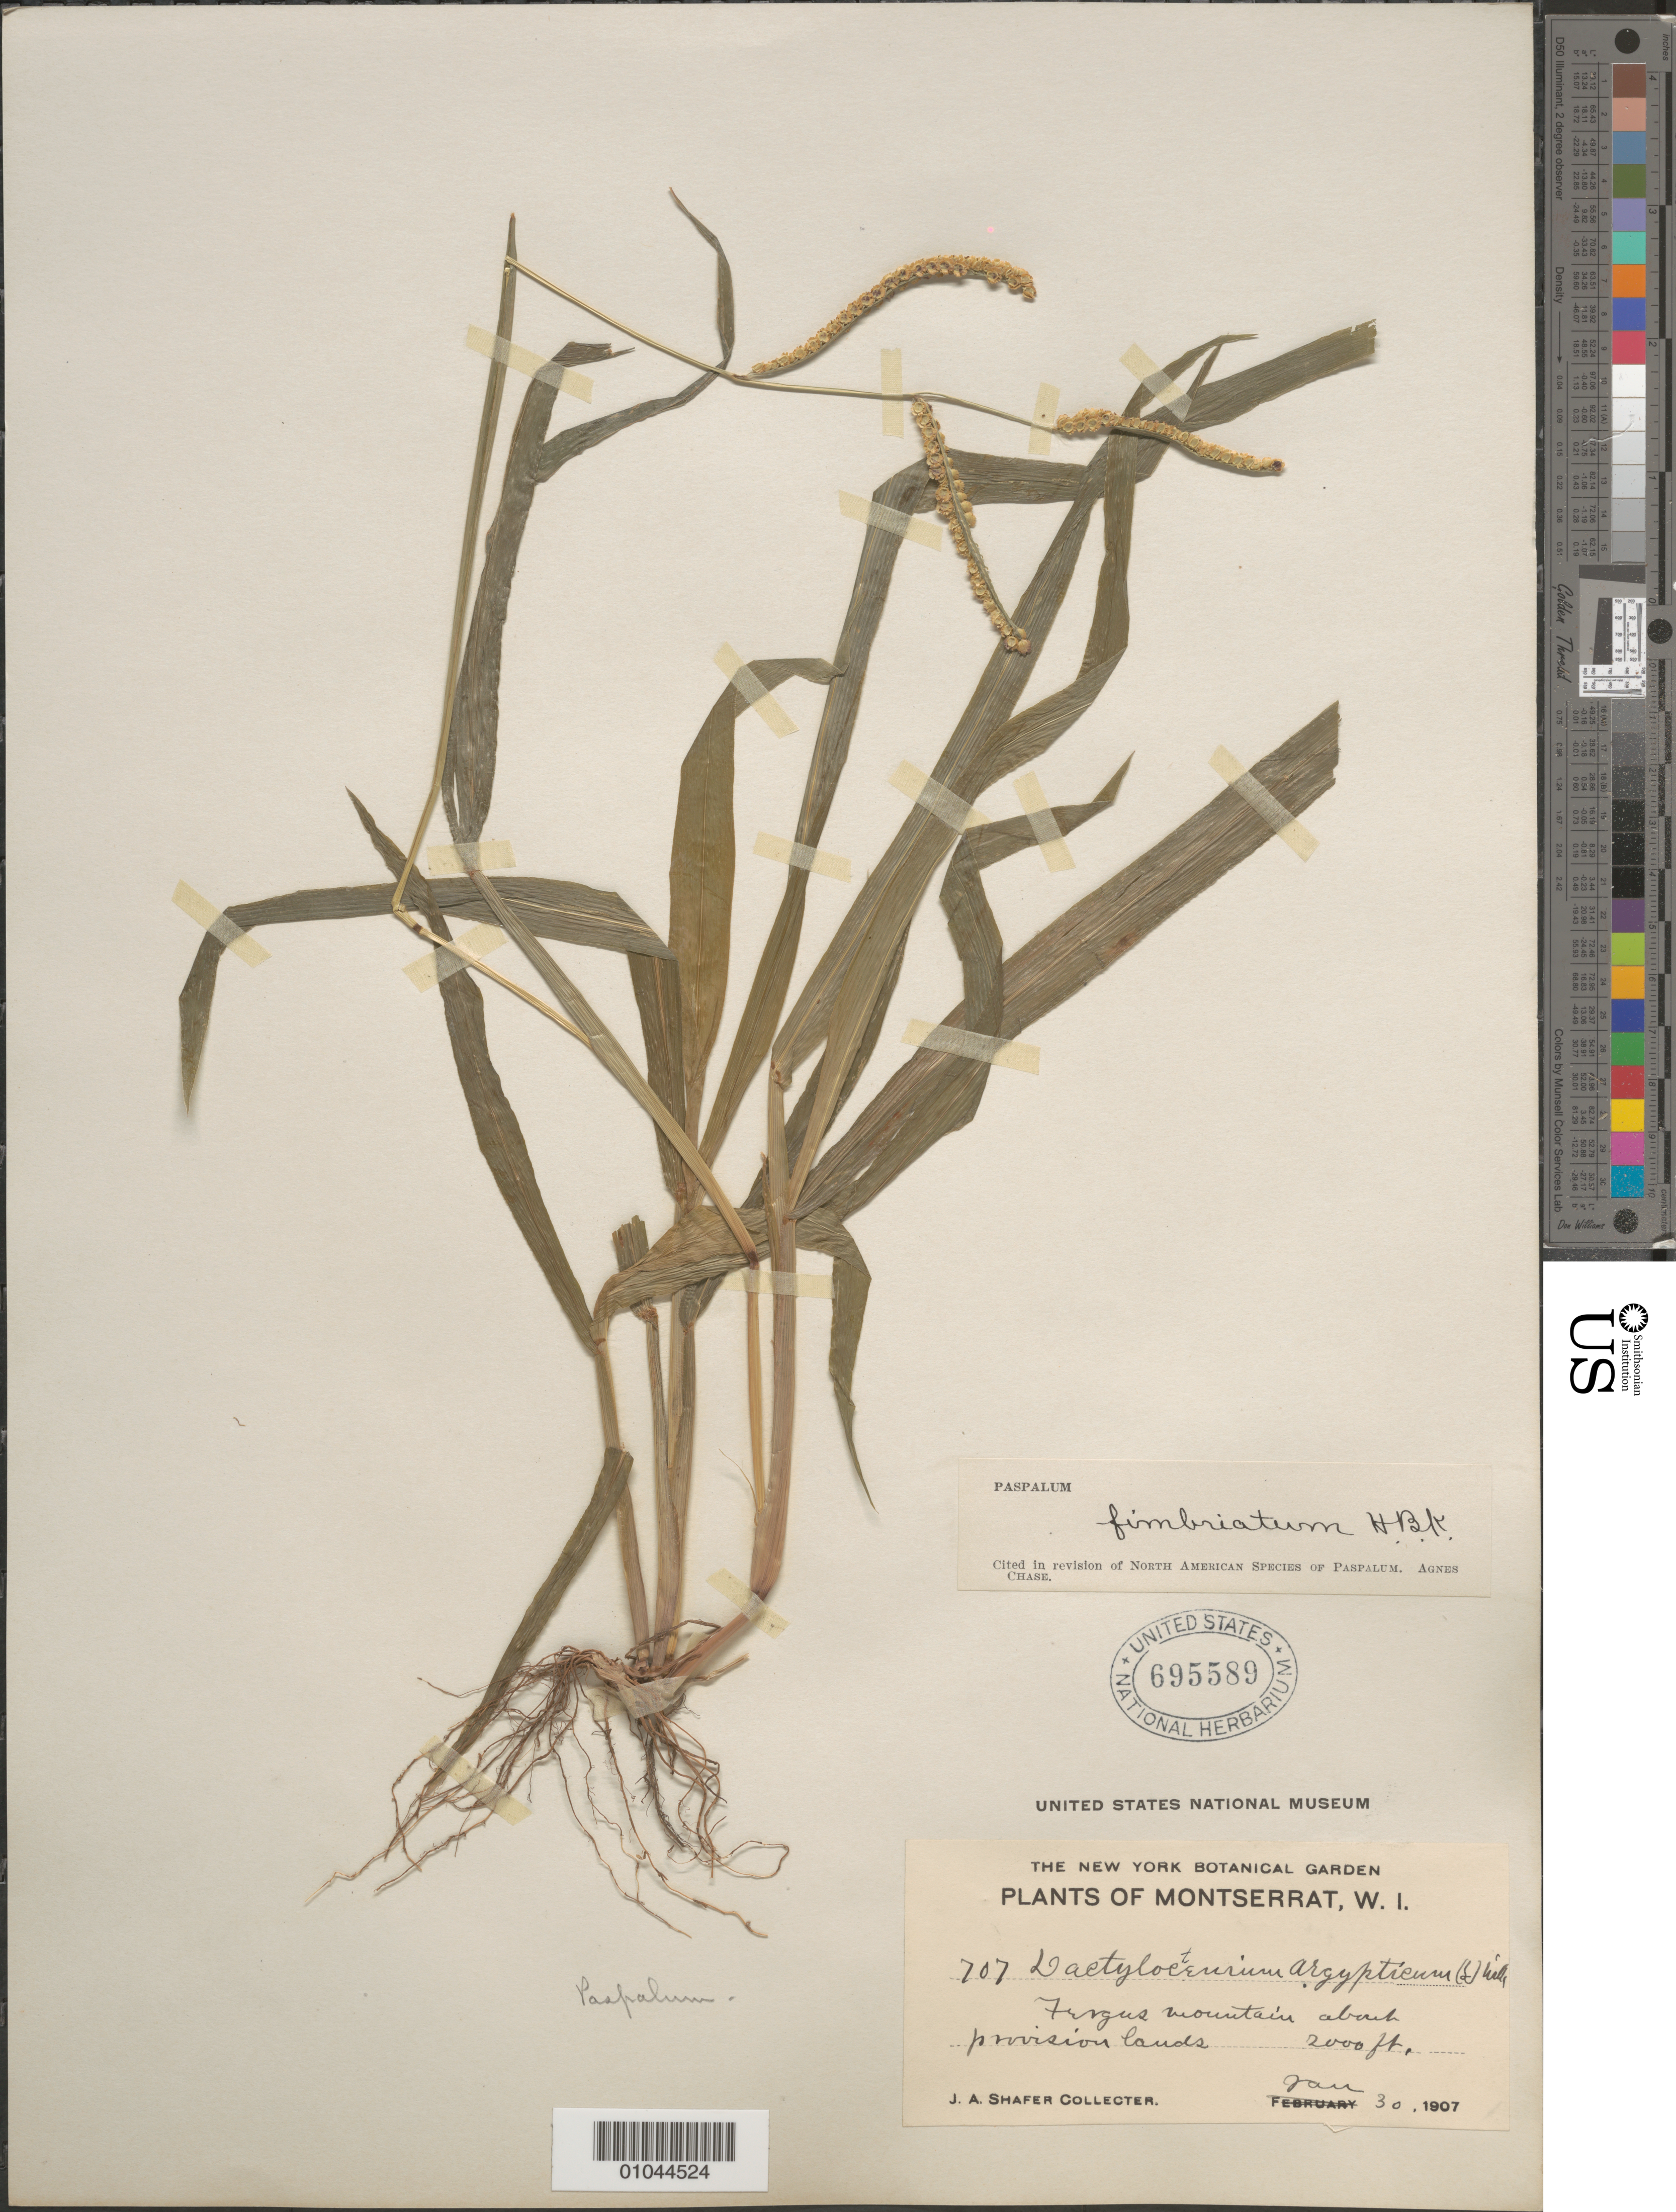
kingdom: Plantae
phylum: Tracheophyta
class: Liliopsida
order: Poales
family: Poaceae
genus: Paspalum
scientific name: Paspalum fimbriatum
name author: Kunth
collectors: J. A. Shafer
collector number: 707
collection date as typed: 30 Jan 1907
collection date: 1907-01-30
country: Montserrat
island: Montserrat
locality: Irgus mountain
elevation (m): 610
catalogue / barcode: US 695589